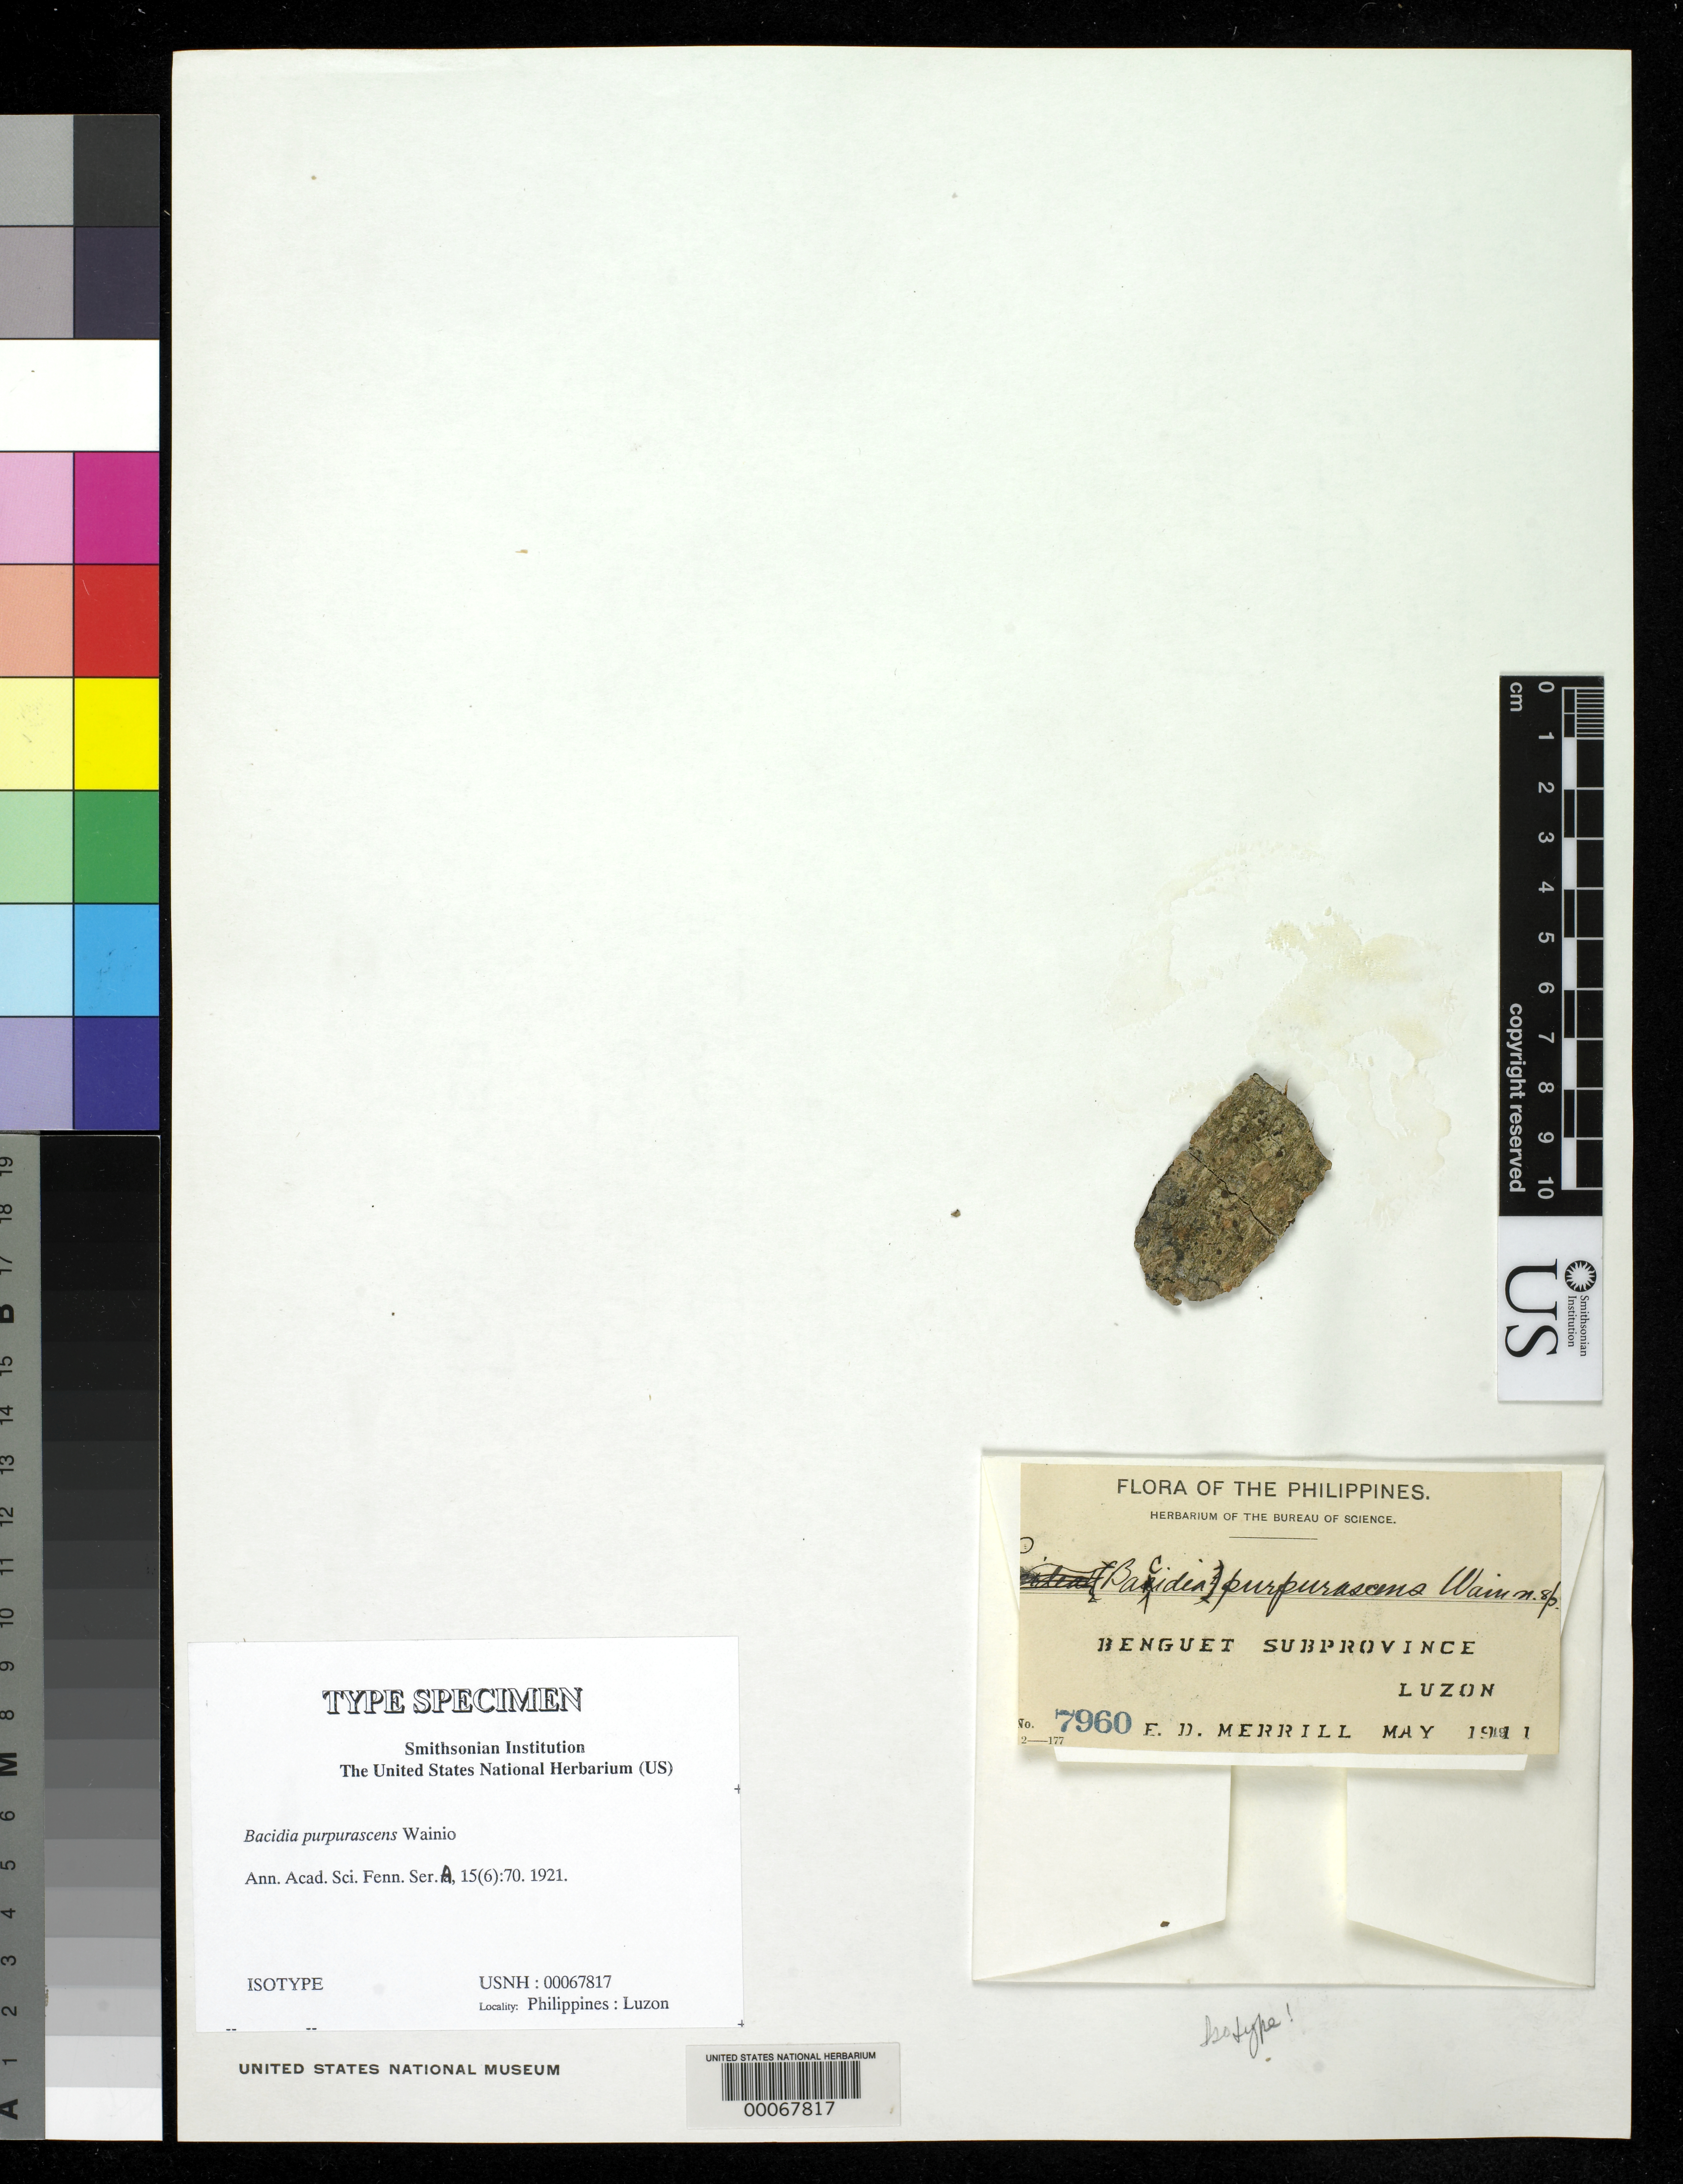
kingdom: Fungi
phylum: Ascomycota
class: Lecanoromycetes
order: Lecanorales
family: Ramalinaceae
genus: Bacidia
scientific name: Bacidia purpurascens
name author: Vain.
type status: Isotype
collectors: E. D. Merrill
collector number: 7960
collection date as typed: May 1911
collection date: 1911-05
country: Philippines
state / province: Cordillera (Administrative Region)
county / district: Benguet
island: Luzon